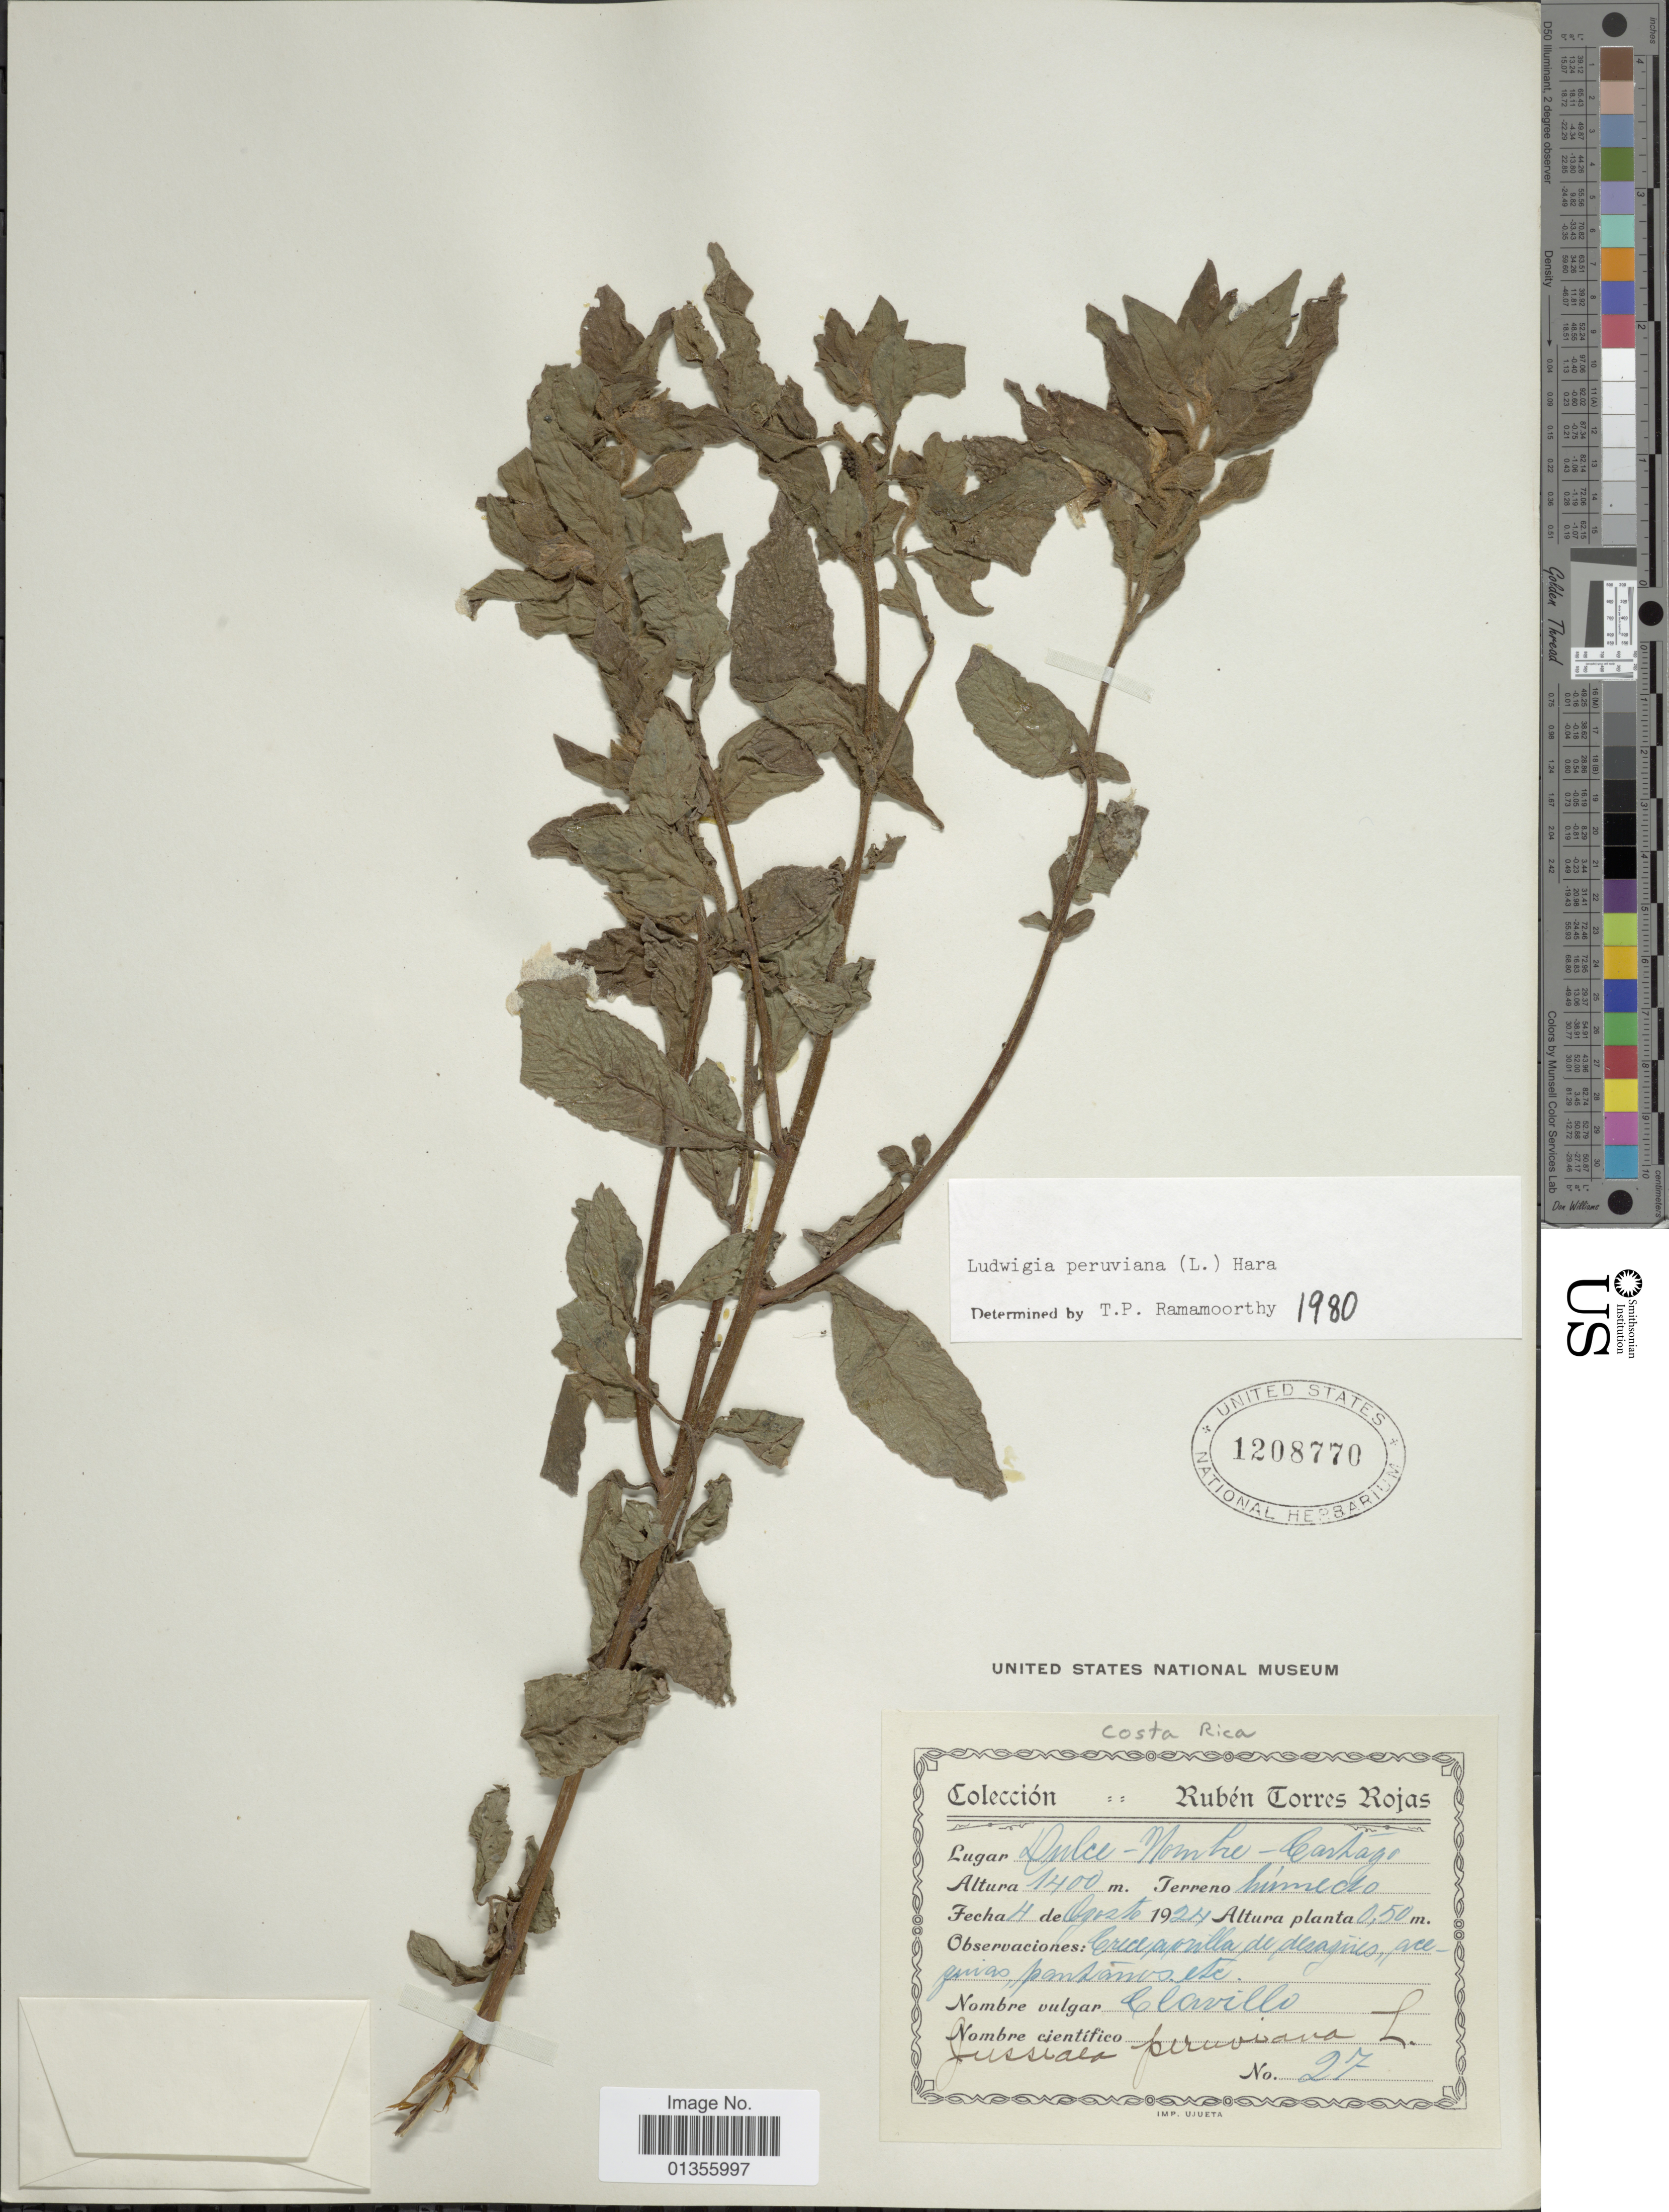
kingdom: Plantae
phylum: Tracheophyta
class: Magnoliopsida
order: Myrtales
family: Onagraceae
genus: Ludwigia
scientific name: Ludwigia peruviana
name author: (L.) H. Hara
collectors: R. Torres Rojas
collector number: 27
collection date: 1924-08-04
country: Costa Rica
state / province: Cartago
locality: Dulce-Nombre - Cartago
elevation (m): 1400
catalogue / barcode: US 1208770